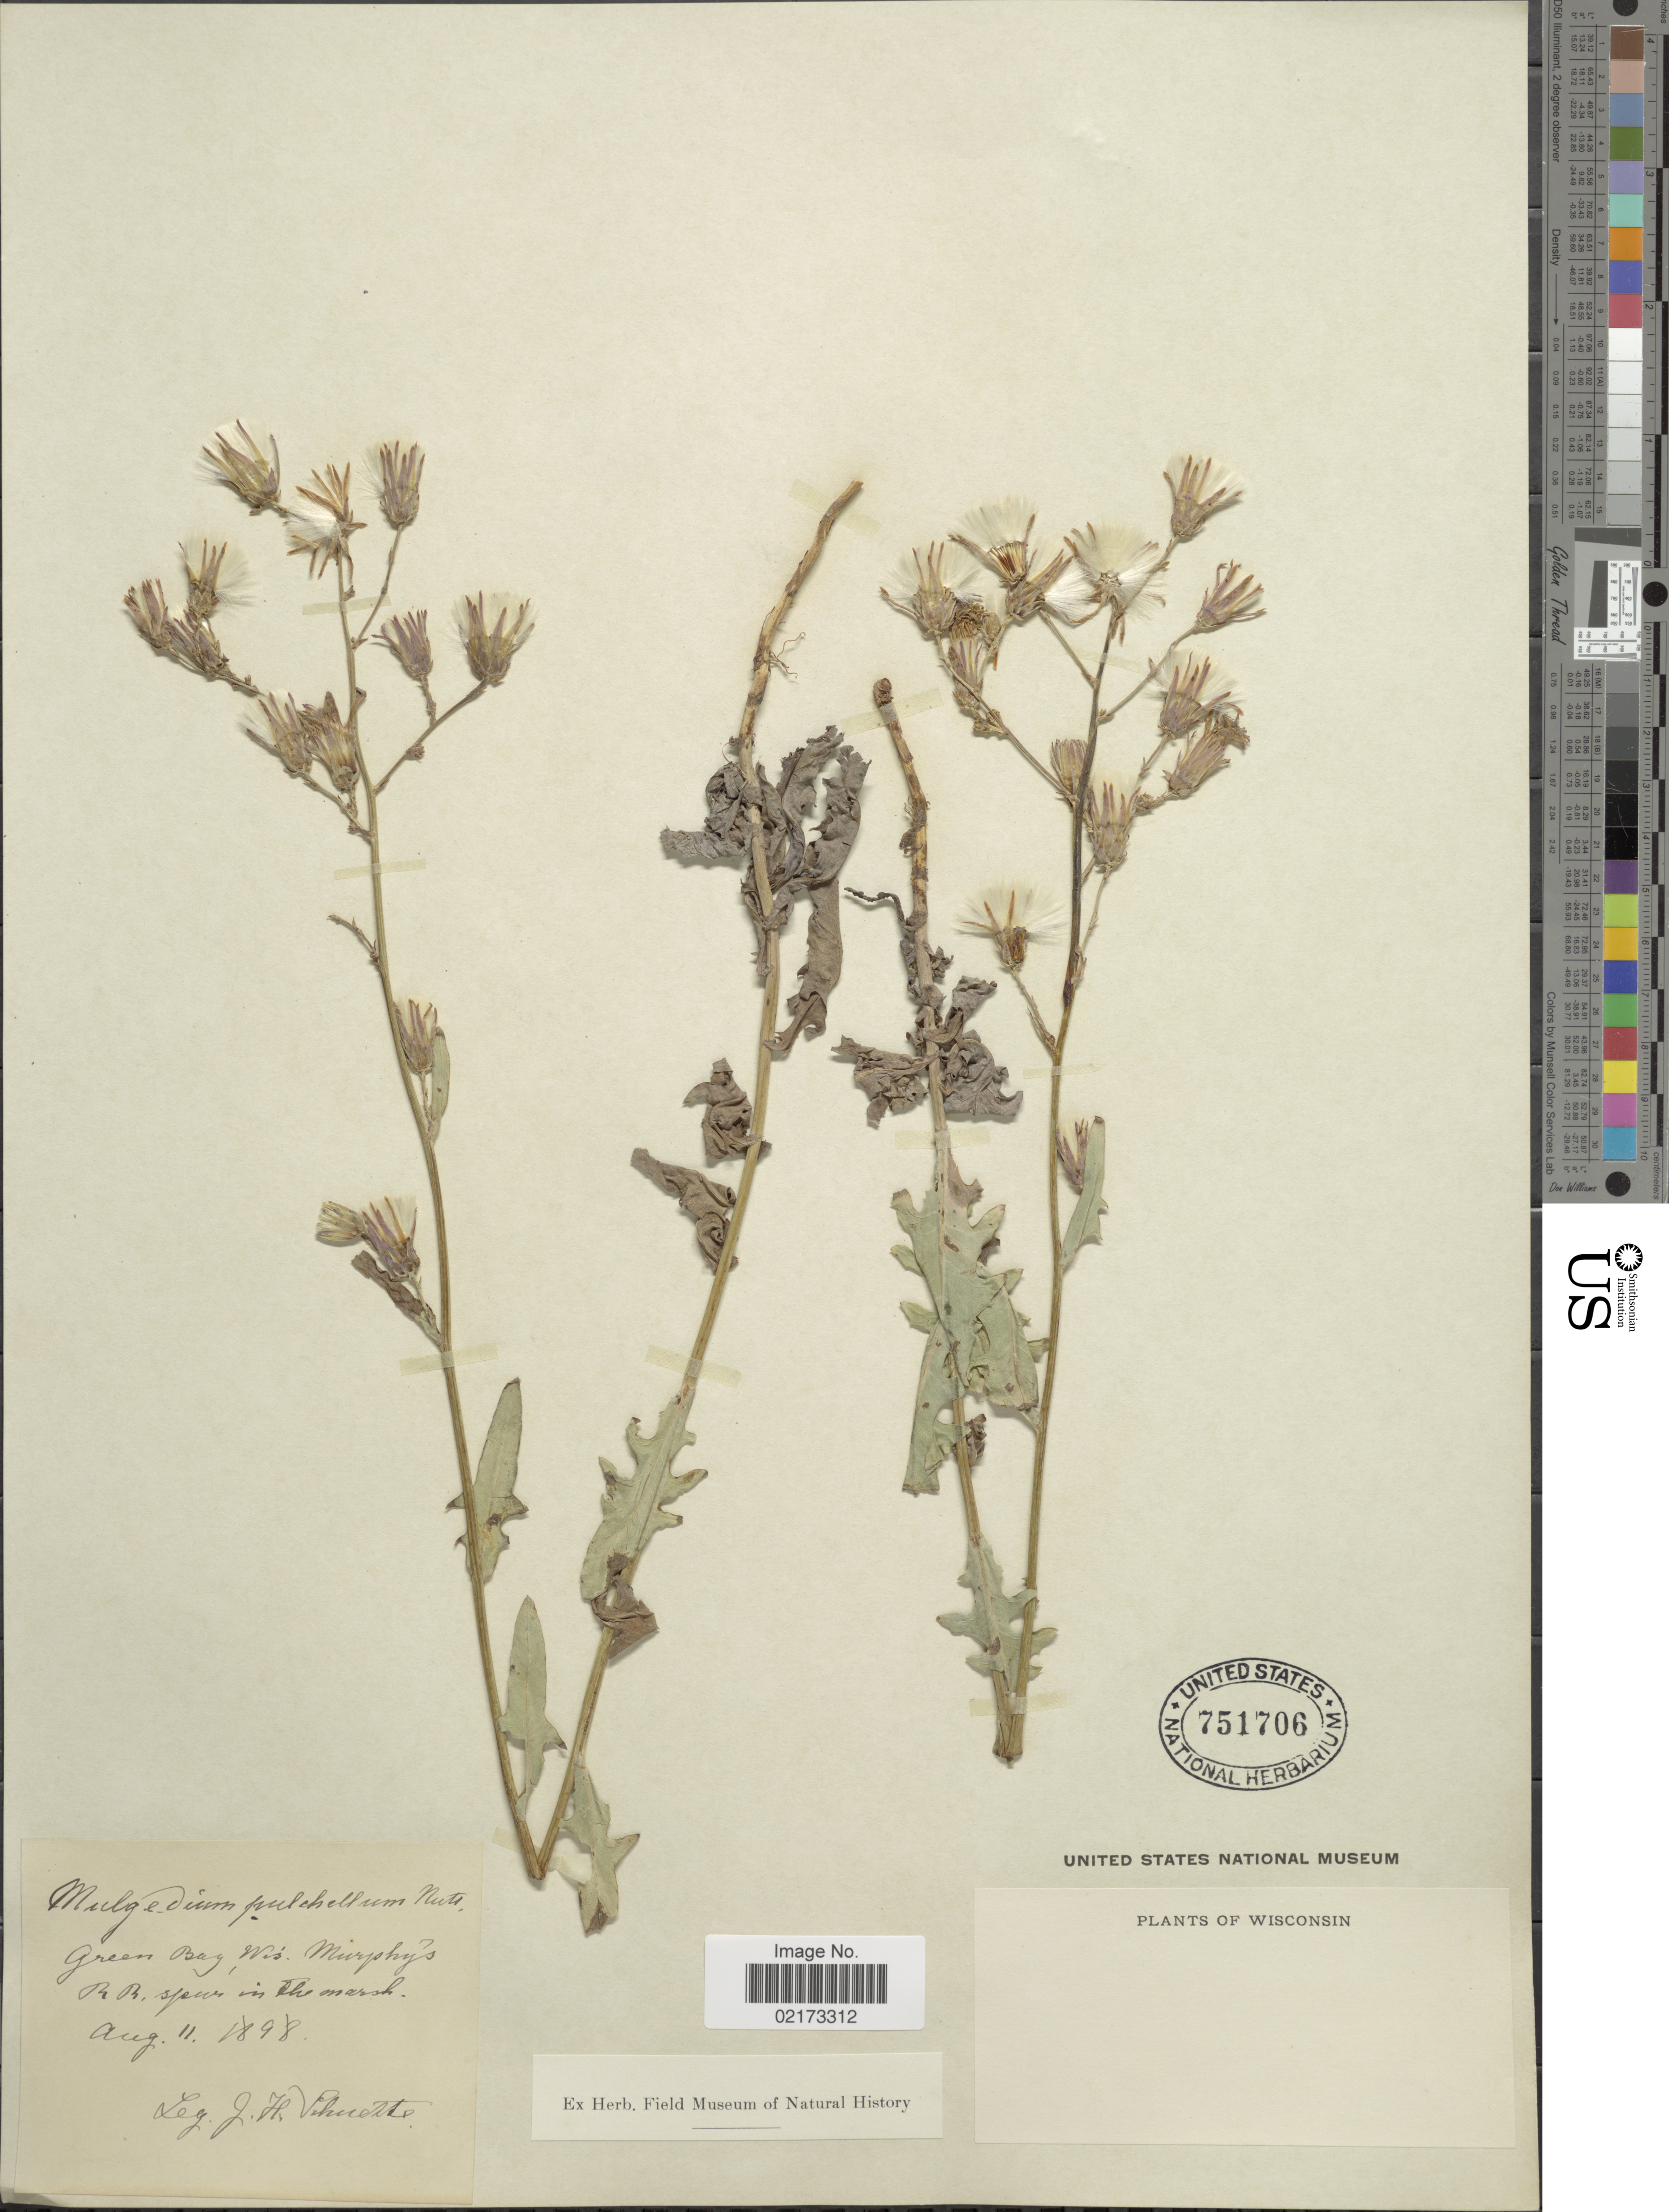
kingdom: Plantae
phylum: Tracheophyta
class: Magnoliopsida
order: Asterales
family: Asteraceae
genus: Lactuca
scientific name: Lactuca tatarica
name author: (L.) C.A. Mey.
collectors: J. H. Schuette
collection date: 1898-08-11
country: United States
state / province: Wisconsin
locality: Green Bay, Wis., Murphy's R. R spur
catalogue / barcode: US 751706